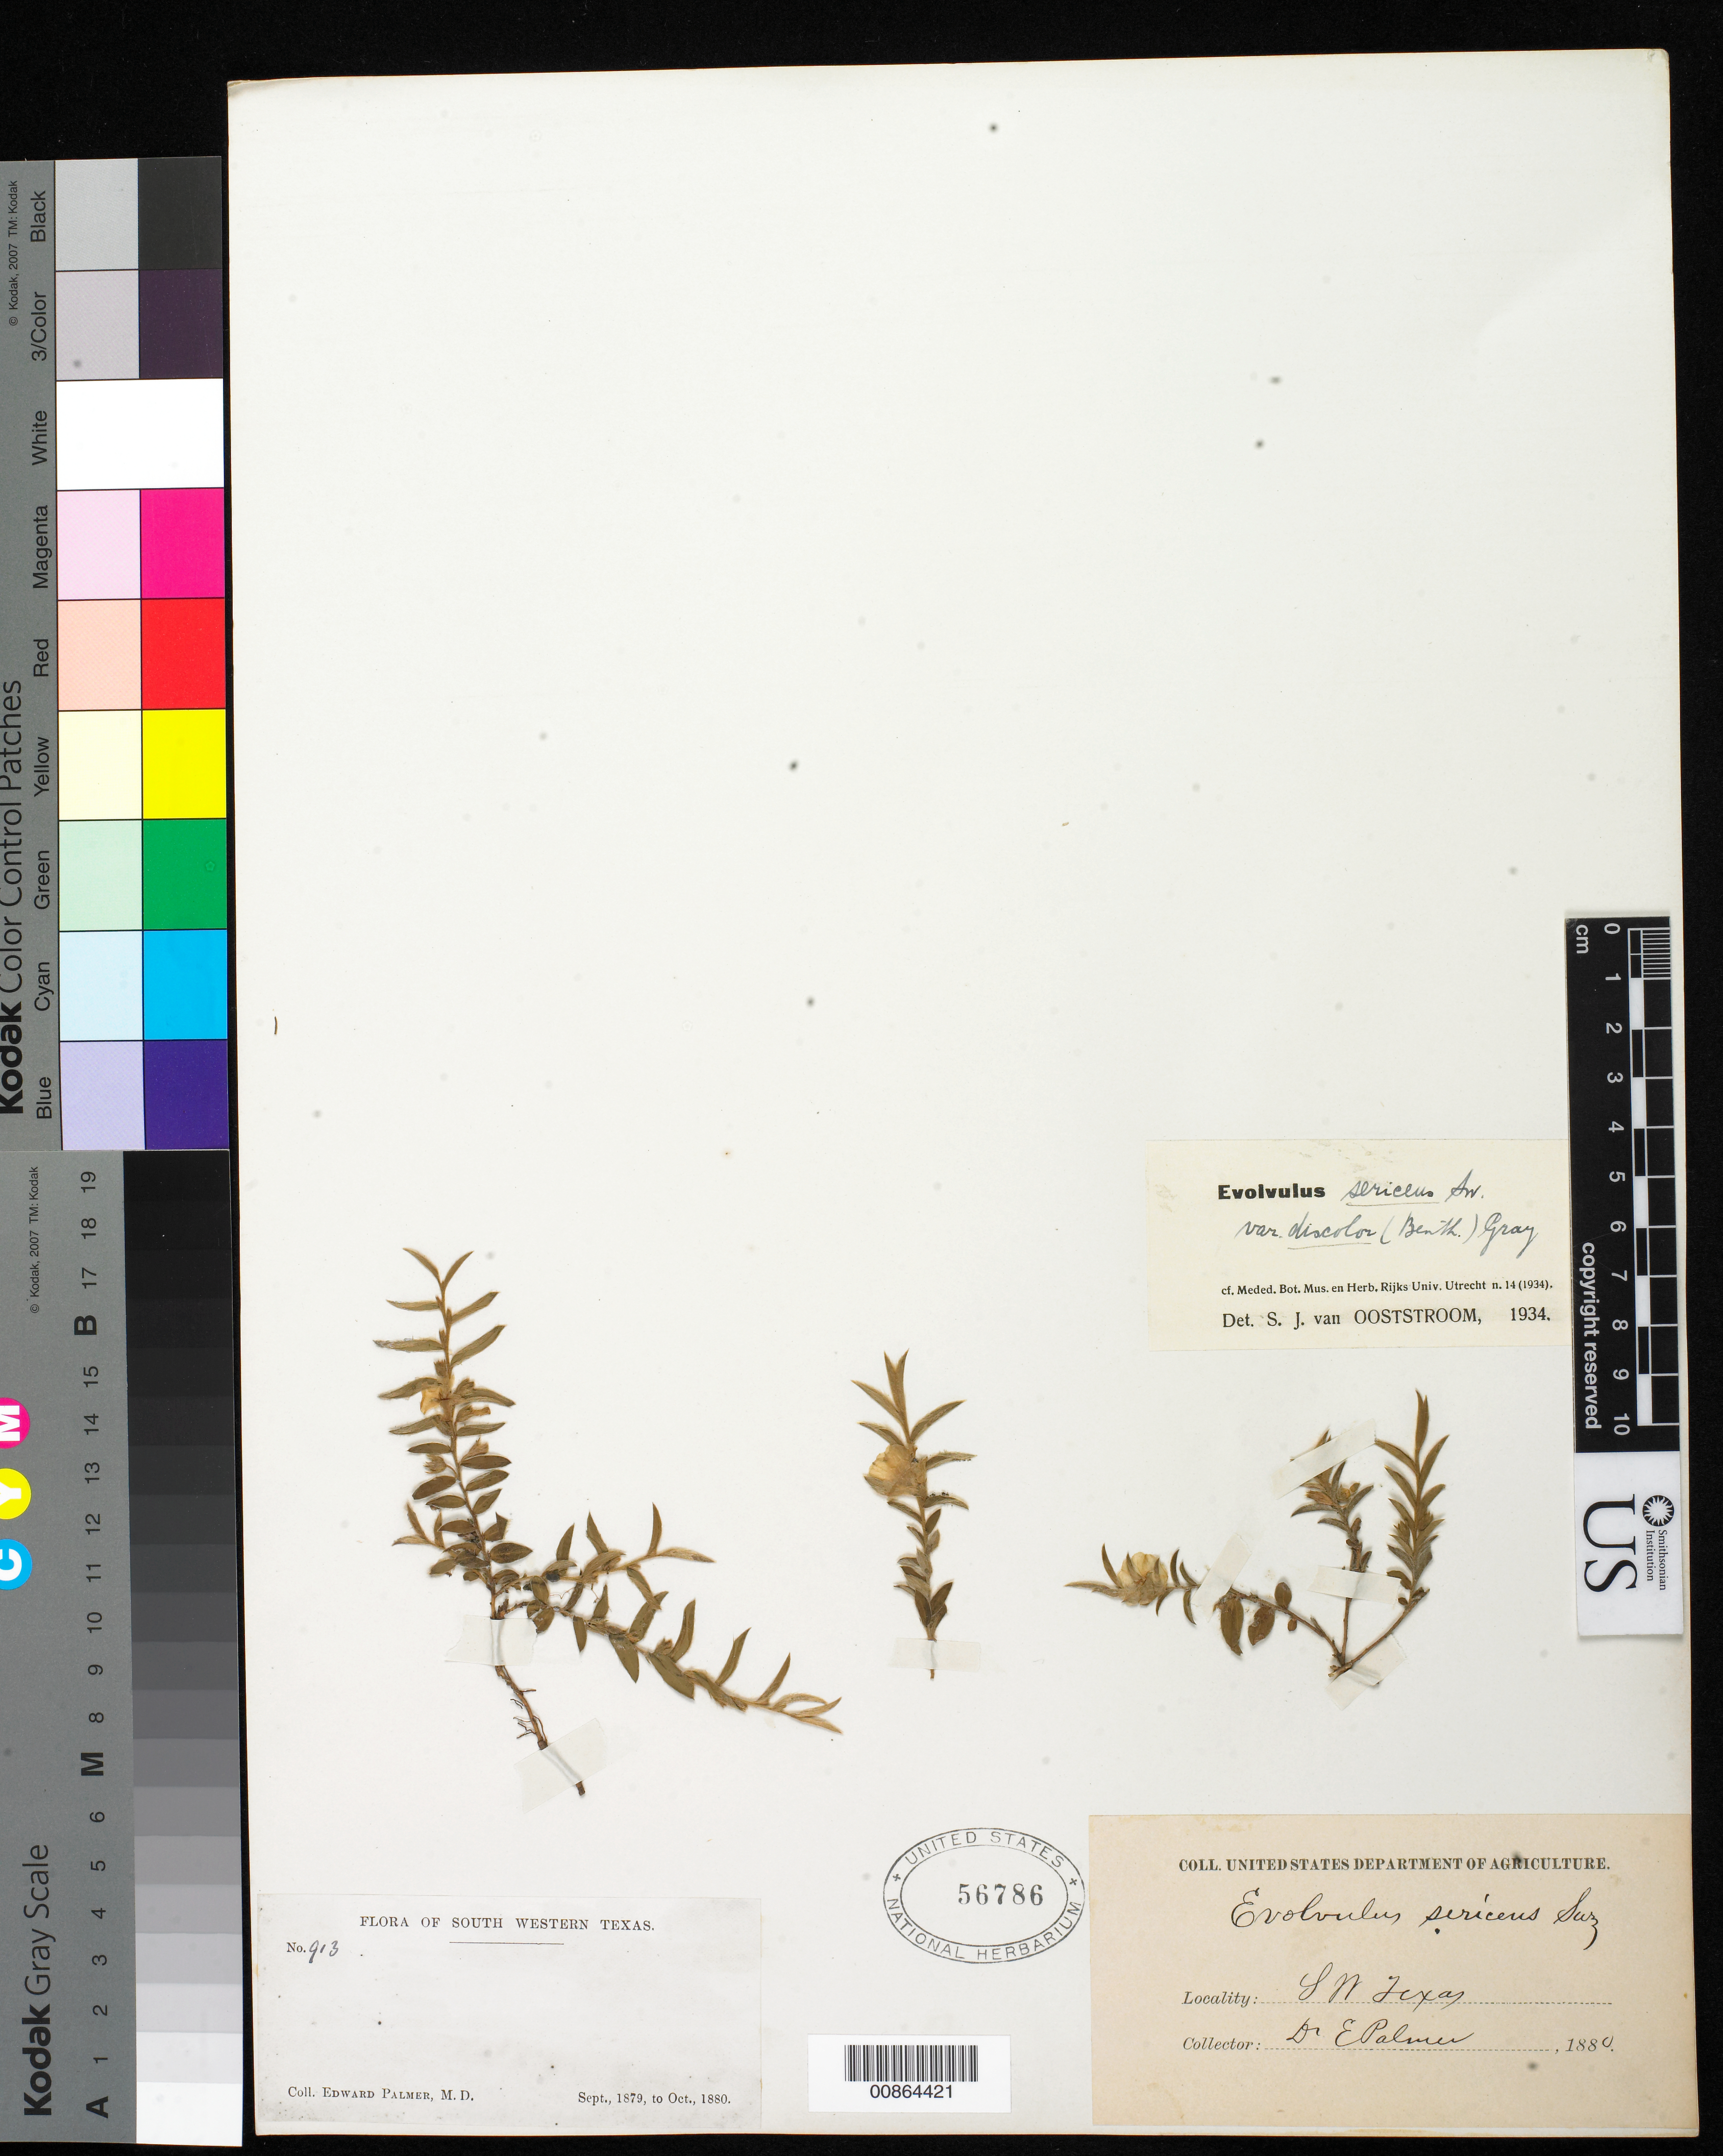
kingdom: Plantae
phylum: Tracheophyta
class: Magnoliopsida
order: Solanales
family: Convolvulaceae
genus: Evolvulus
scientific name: Evolvulus discolor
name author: Benth.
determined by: Wendt, Thomas L.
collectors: E. Palmer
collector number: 913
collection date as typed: Sep 1879 to -- Oct 1880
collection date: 1879-09/1880-10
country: United States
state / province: Texas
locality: SW Texas.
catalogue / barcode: US 56786